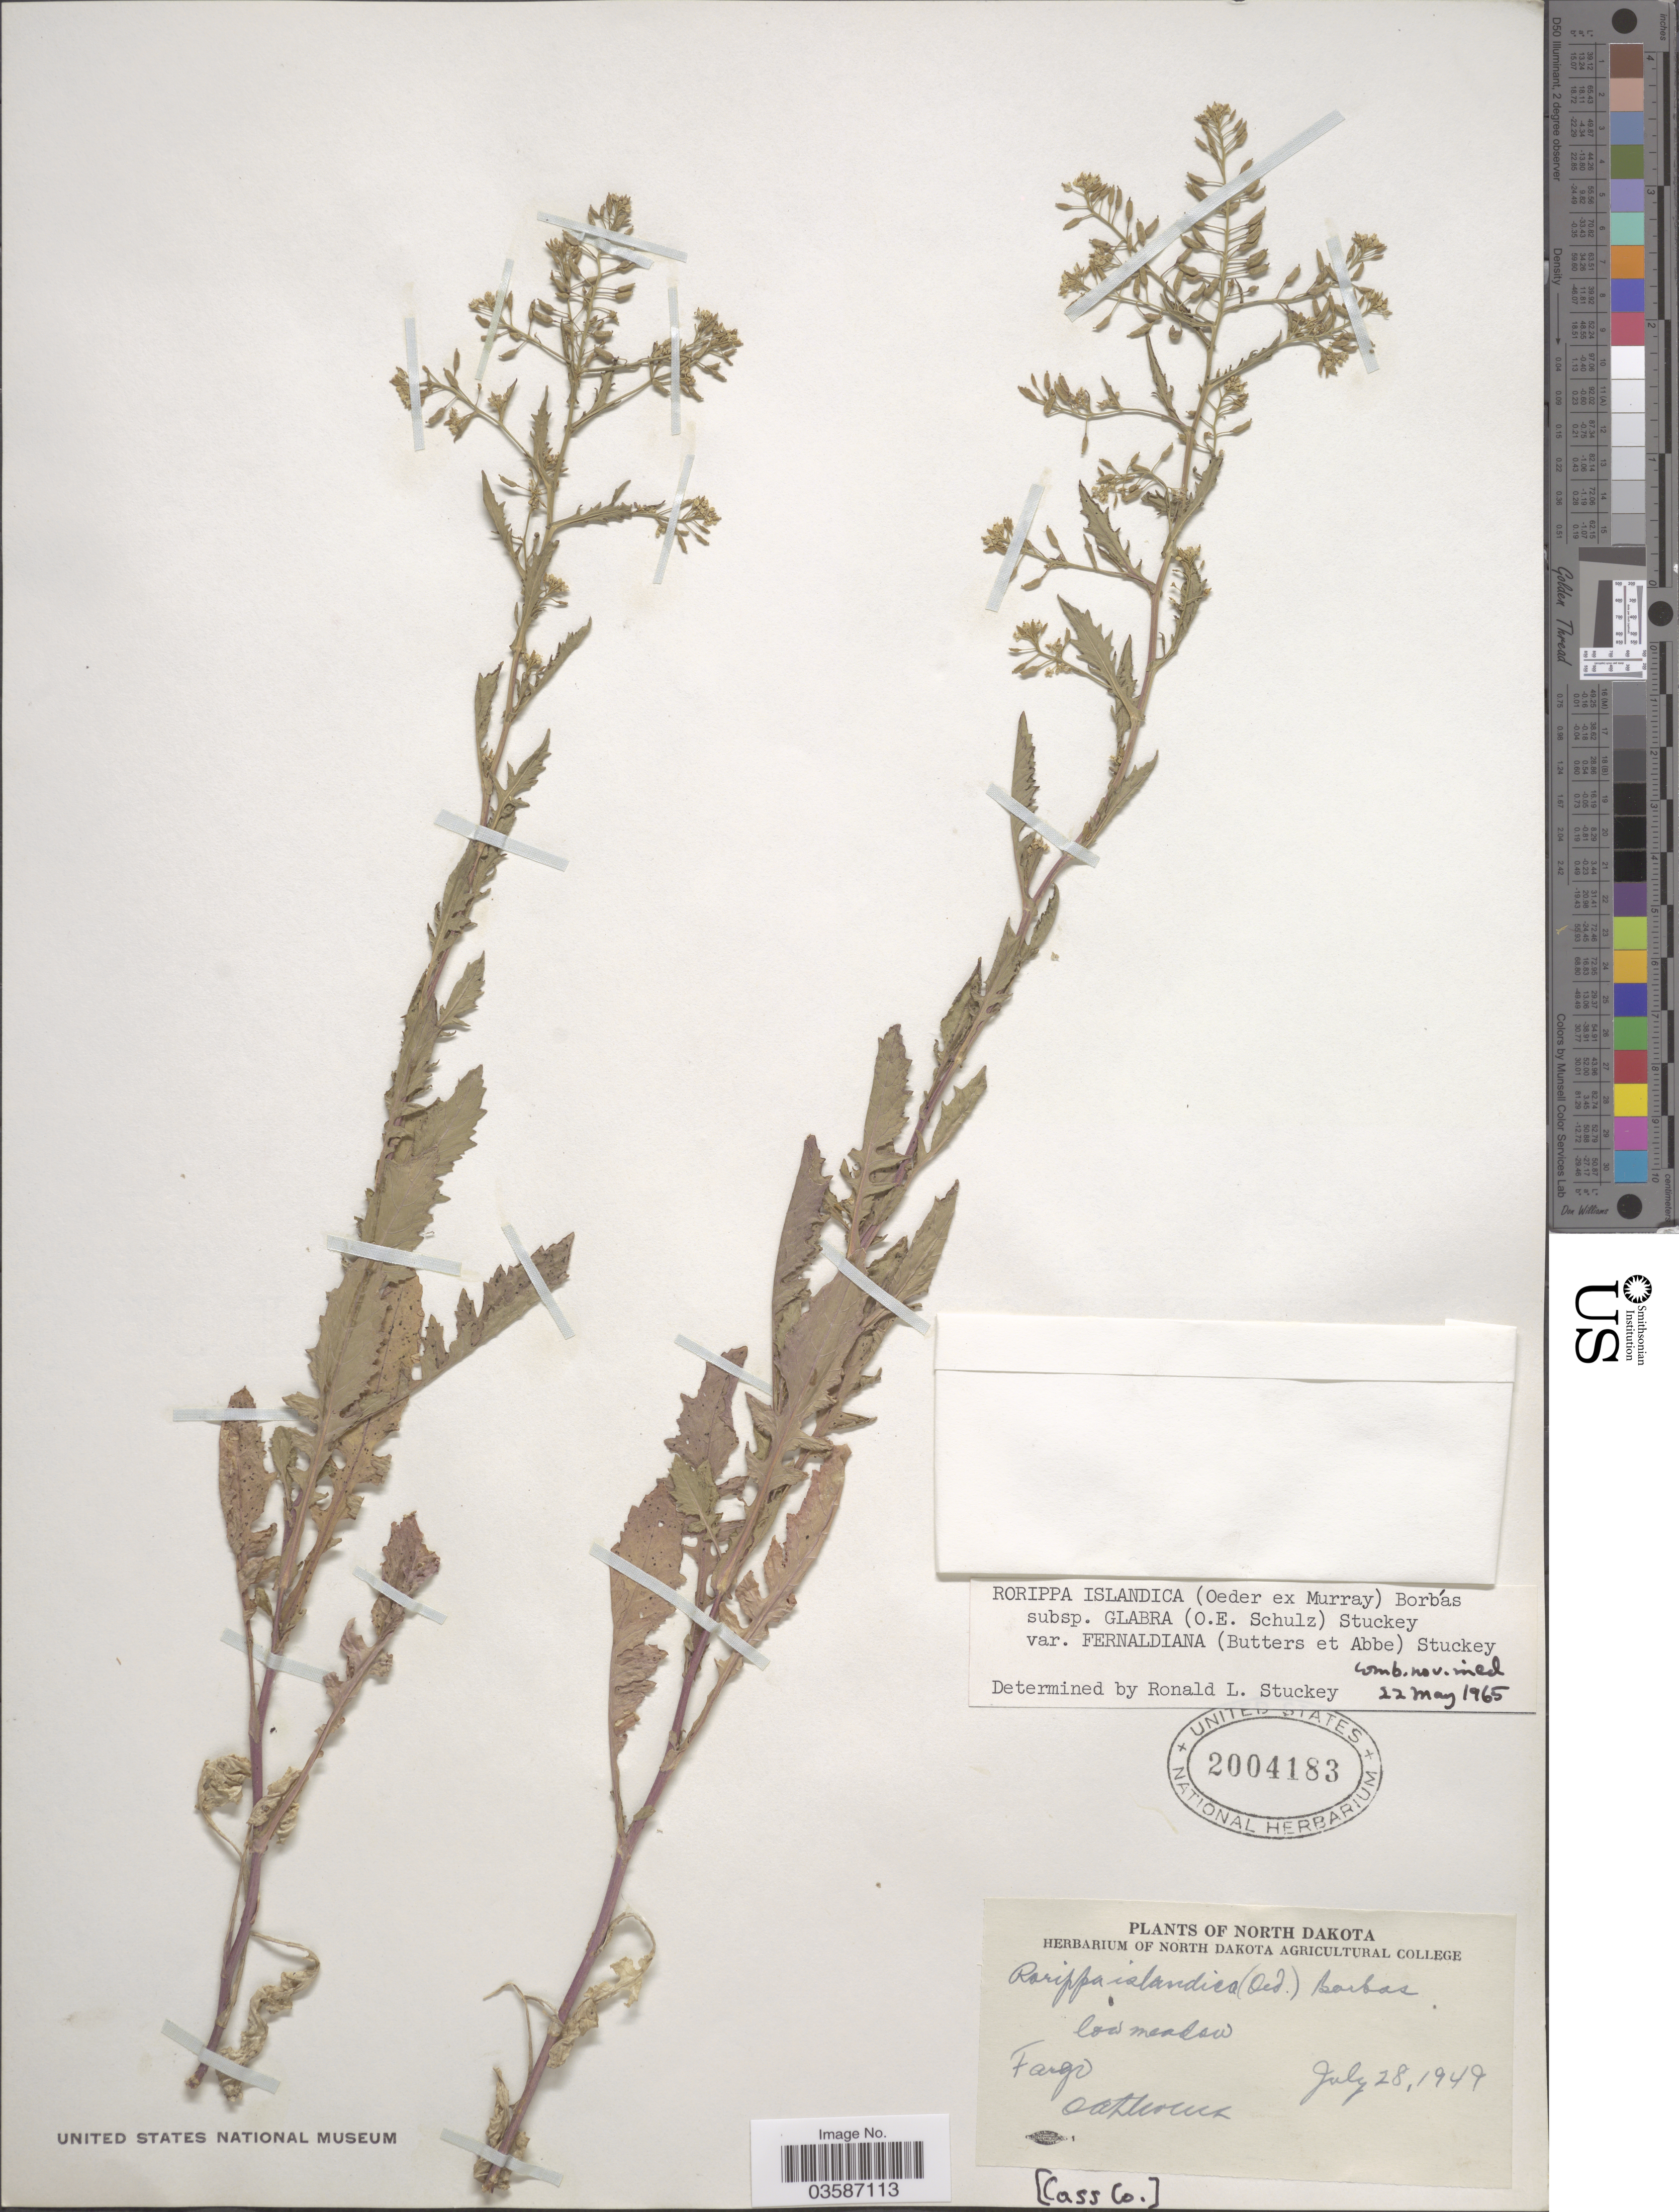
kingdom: Plantae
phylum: Tracheophyta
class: Magnoliopsida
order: Brassicales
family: Brassicaceae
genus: Rorippa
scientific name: Rorippa islandica var. fernaldiana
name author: Butters & Abbe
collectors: O. A. Stevens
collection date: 1949-07-28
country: United States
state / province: North Dakota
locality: Fargo [Cass Co.].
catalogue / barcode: US 2004183